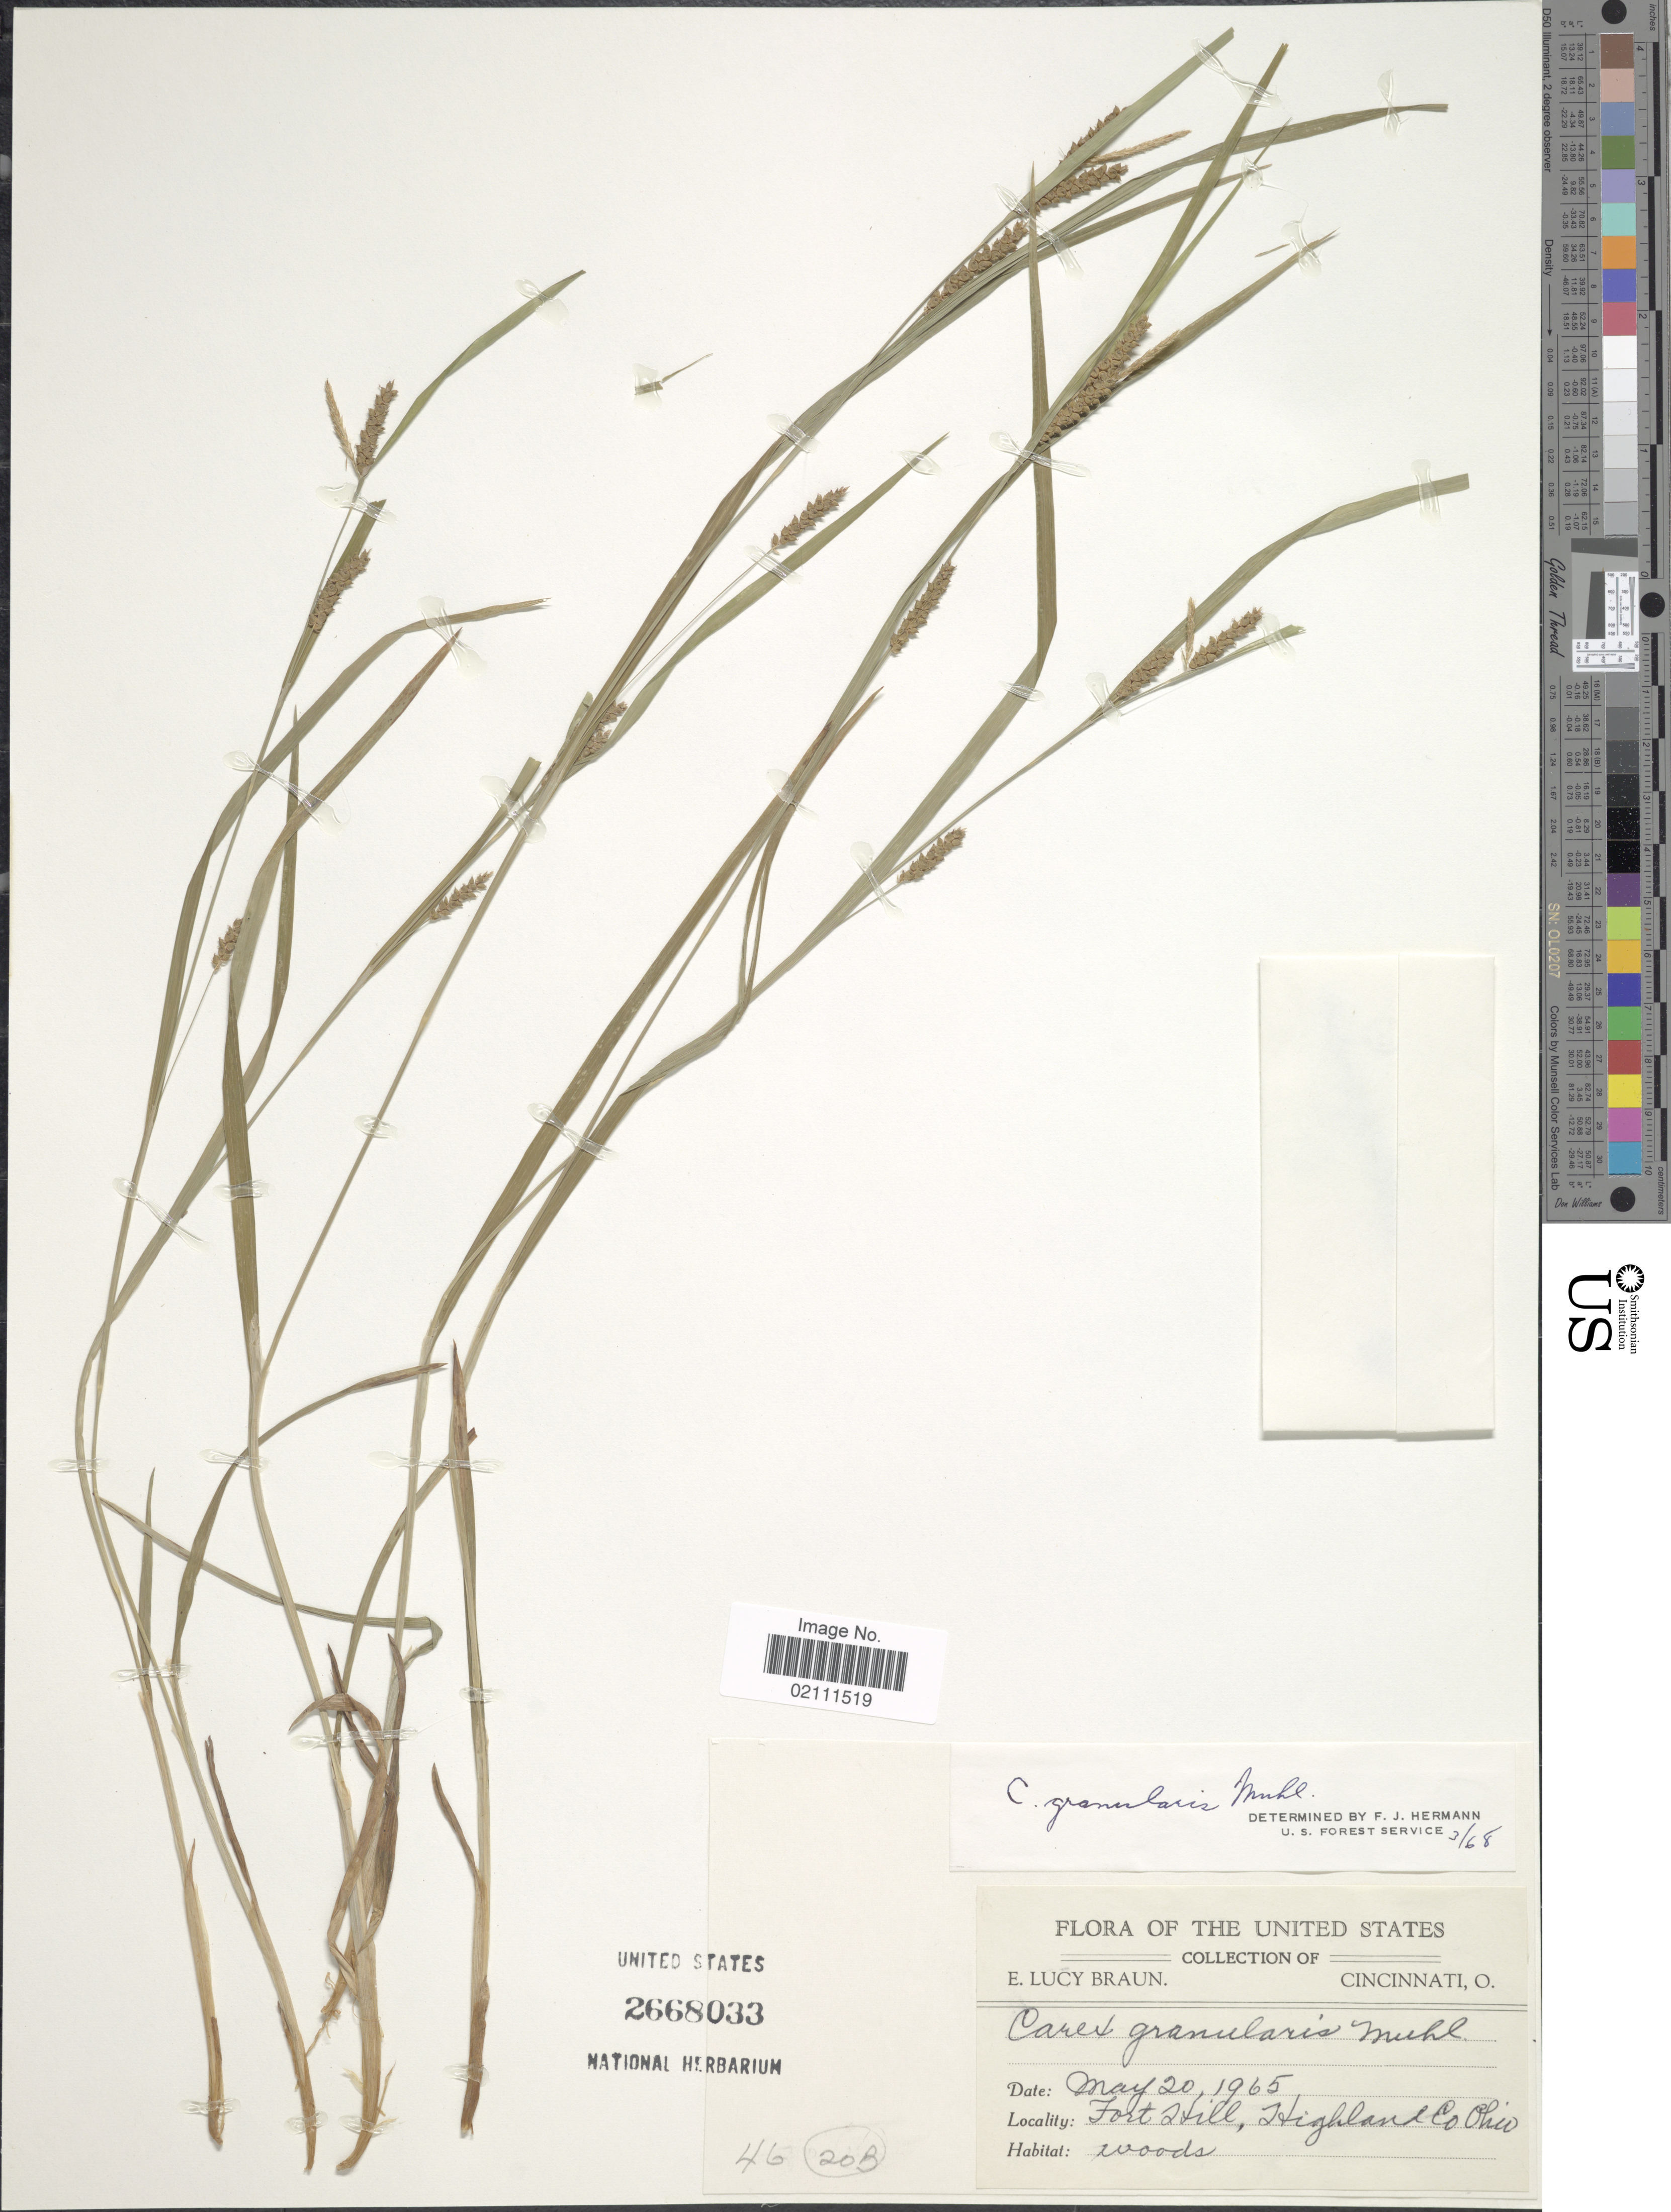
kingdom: Plantae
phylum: Tracheophyta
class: Liliopsida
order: Poales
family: Cyperaceae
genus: Carex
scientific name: Carex granularis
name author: Muhl. ex Willd.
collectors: E. L. Braun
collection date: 1965-05-20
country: United States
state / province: Ohio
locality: Fort Hill, Highland Co., woods.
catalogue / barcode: US 2668033